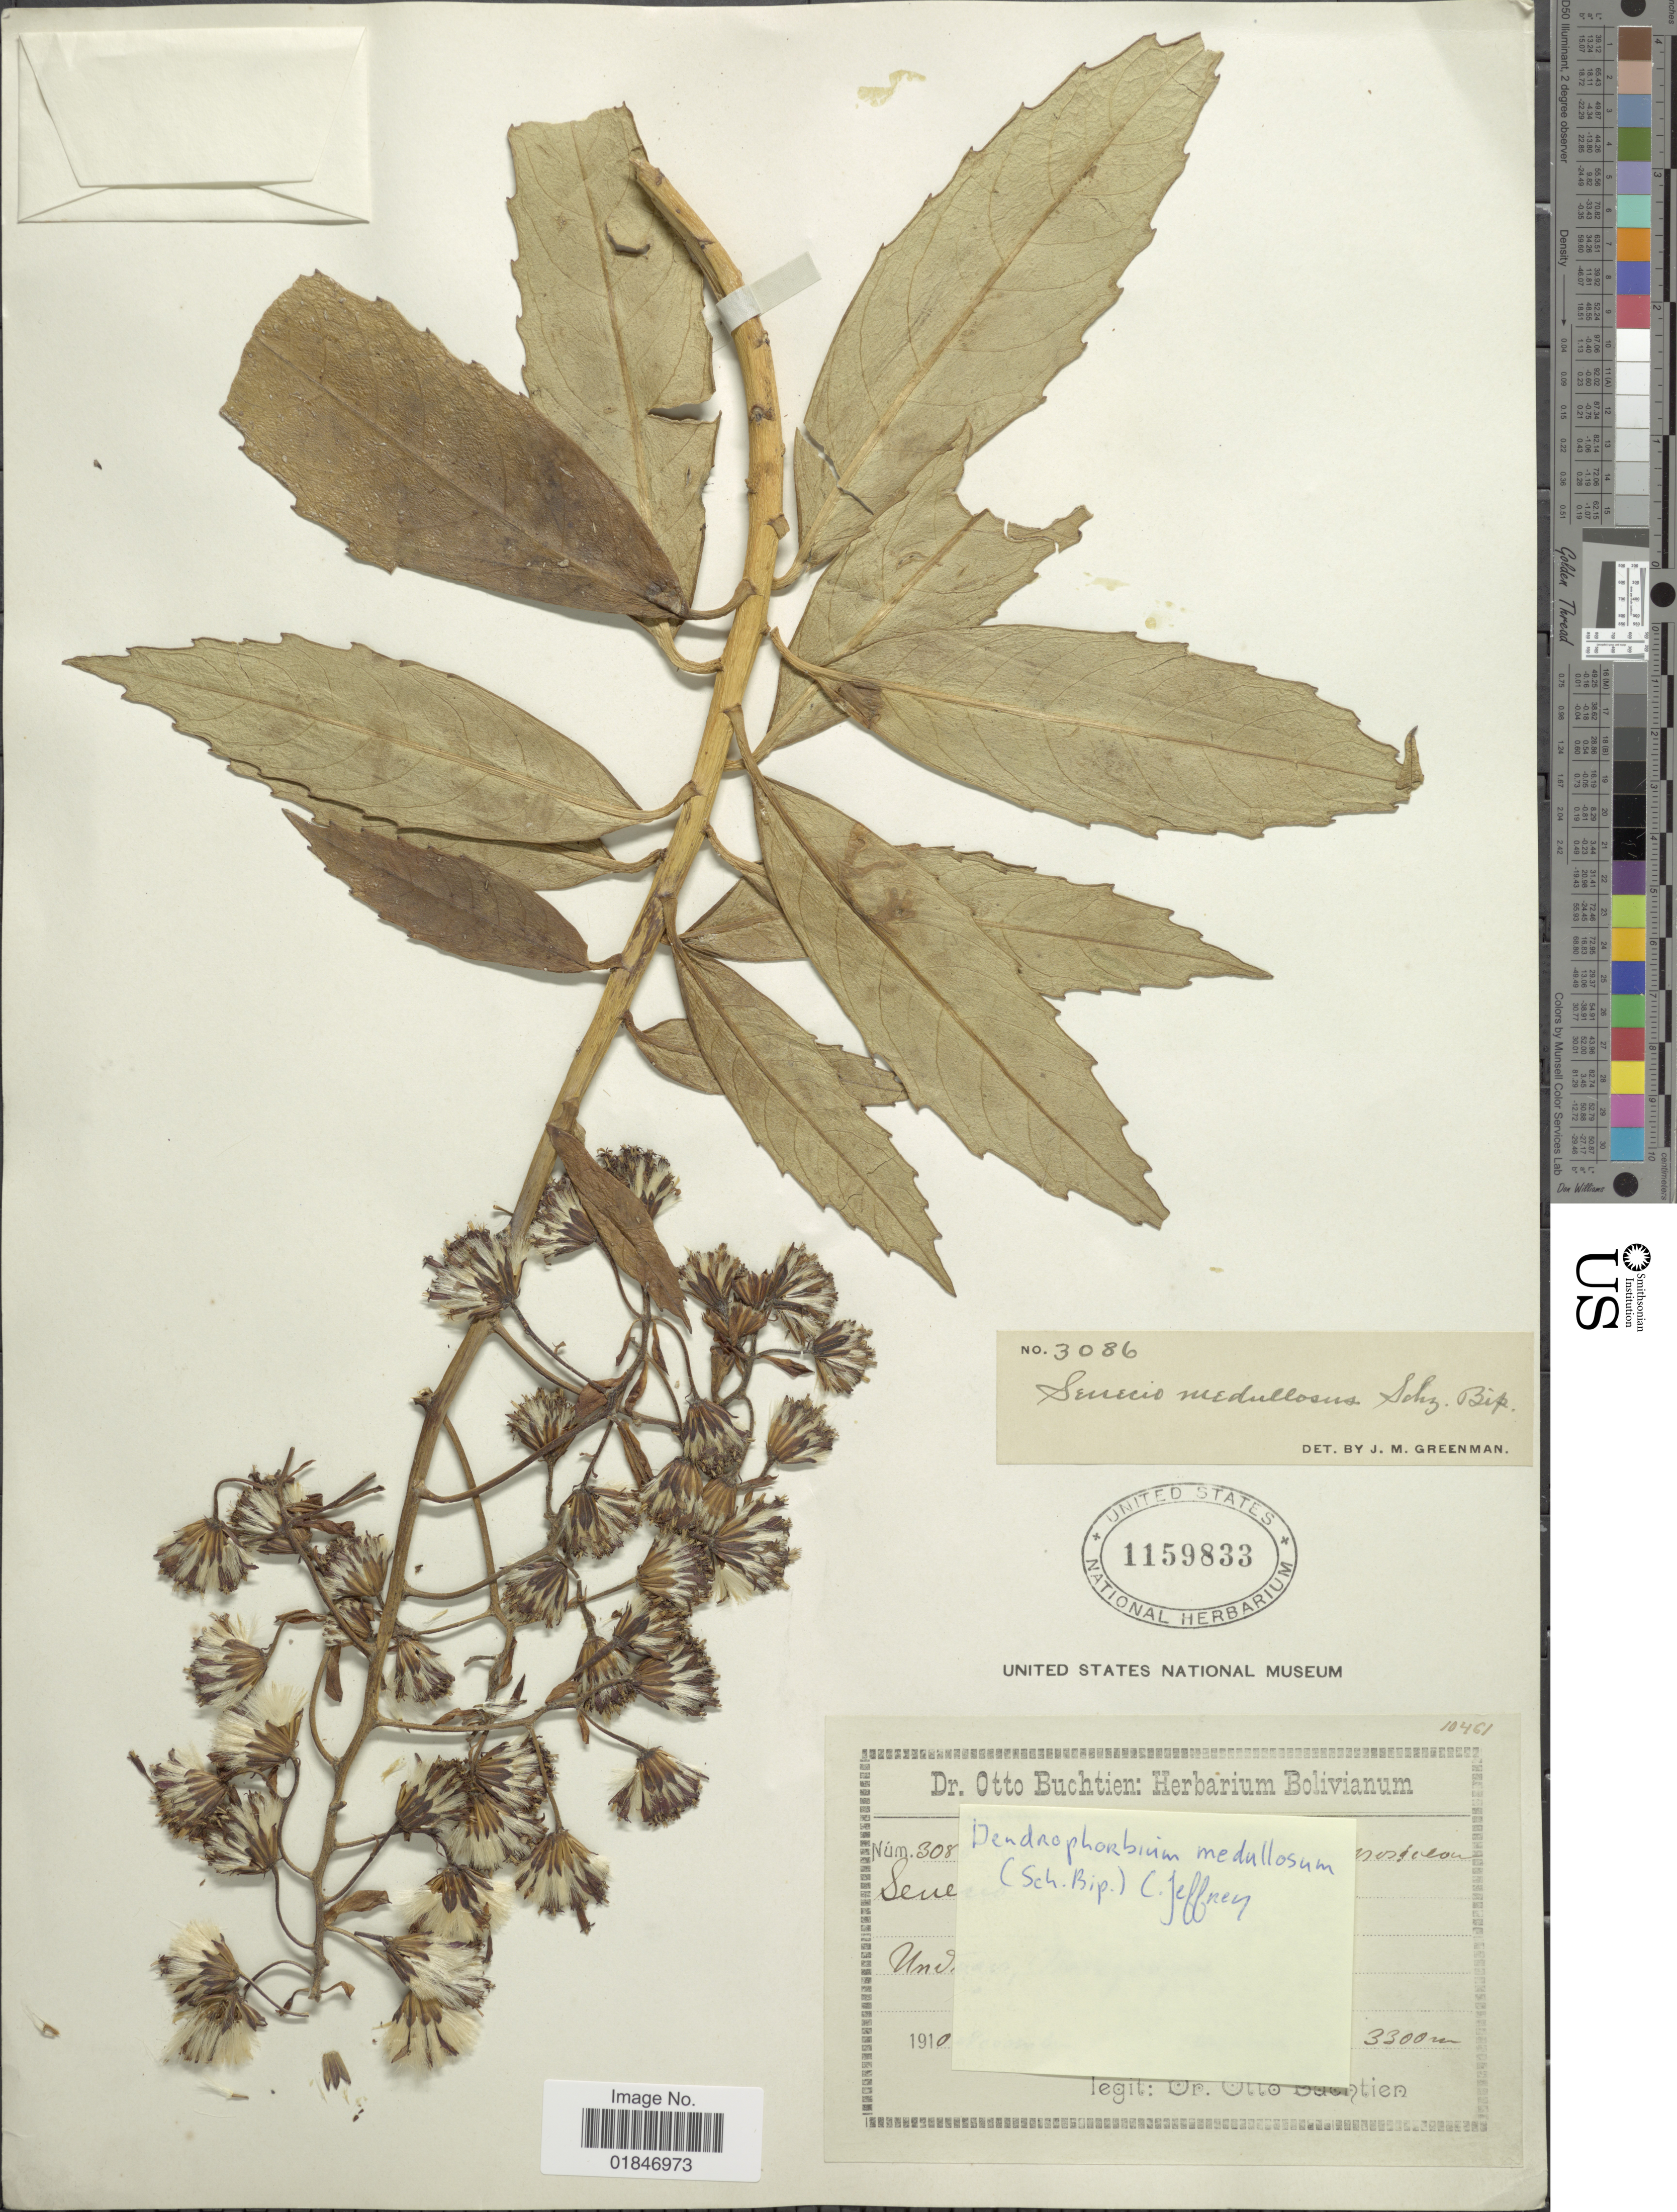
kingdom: Plantae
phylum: Tracheophyta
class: Magnoliopsida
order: Asterales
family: Asteraceae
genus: Dendrophorbium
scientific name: Dendrophorbium medullosum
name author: (Sch. Bip. ex Greenm.) C. Jeffrey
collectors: O. Buchtien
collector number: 308!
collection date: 1910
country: Bolivia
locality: Unduavi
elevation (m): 3300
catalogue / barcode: US 1159833